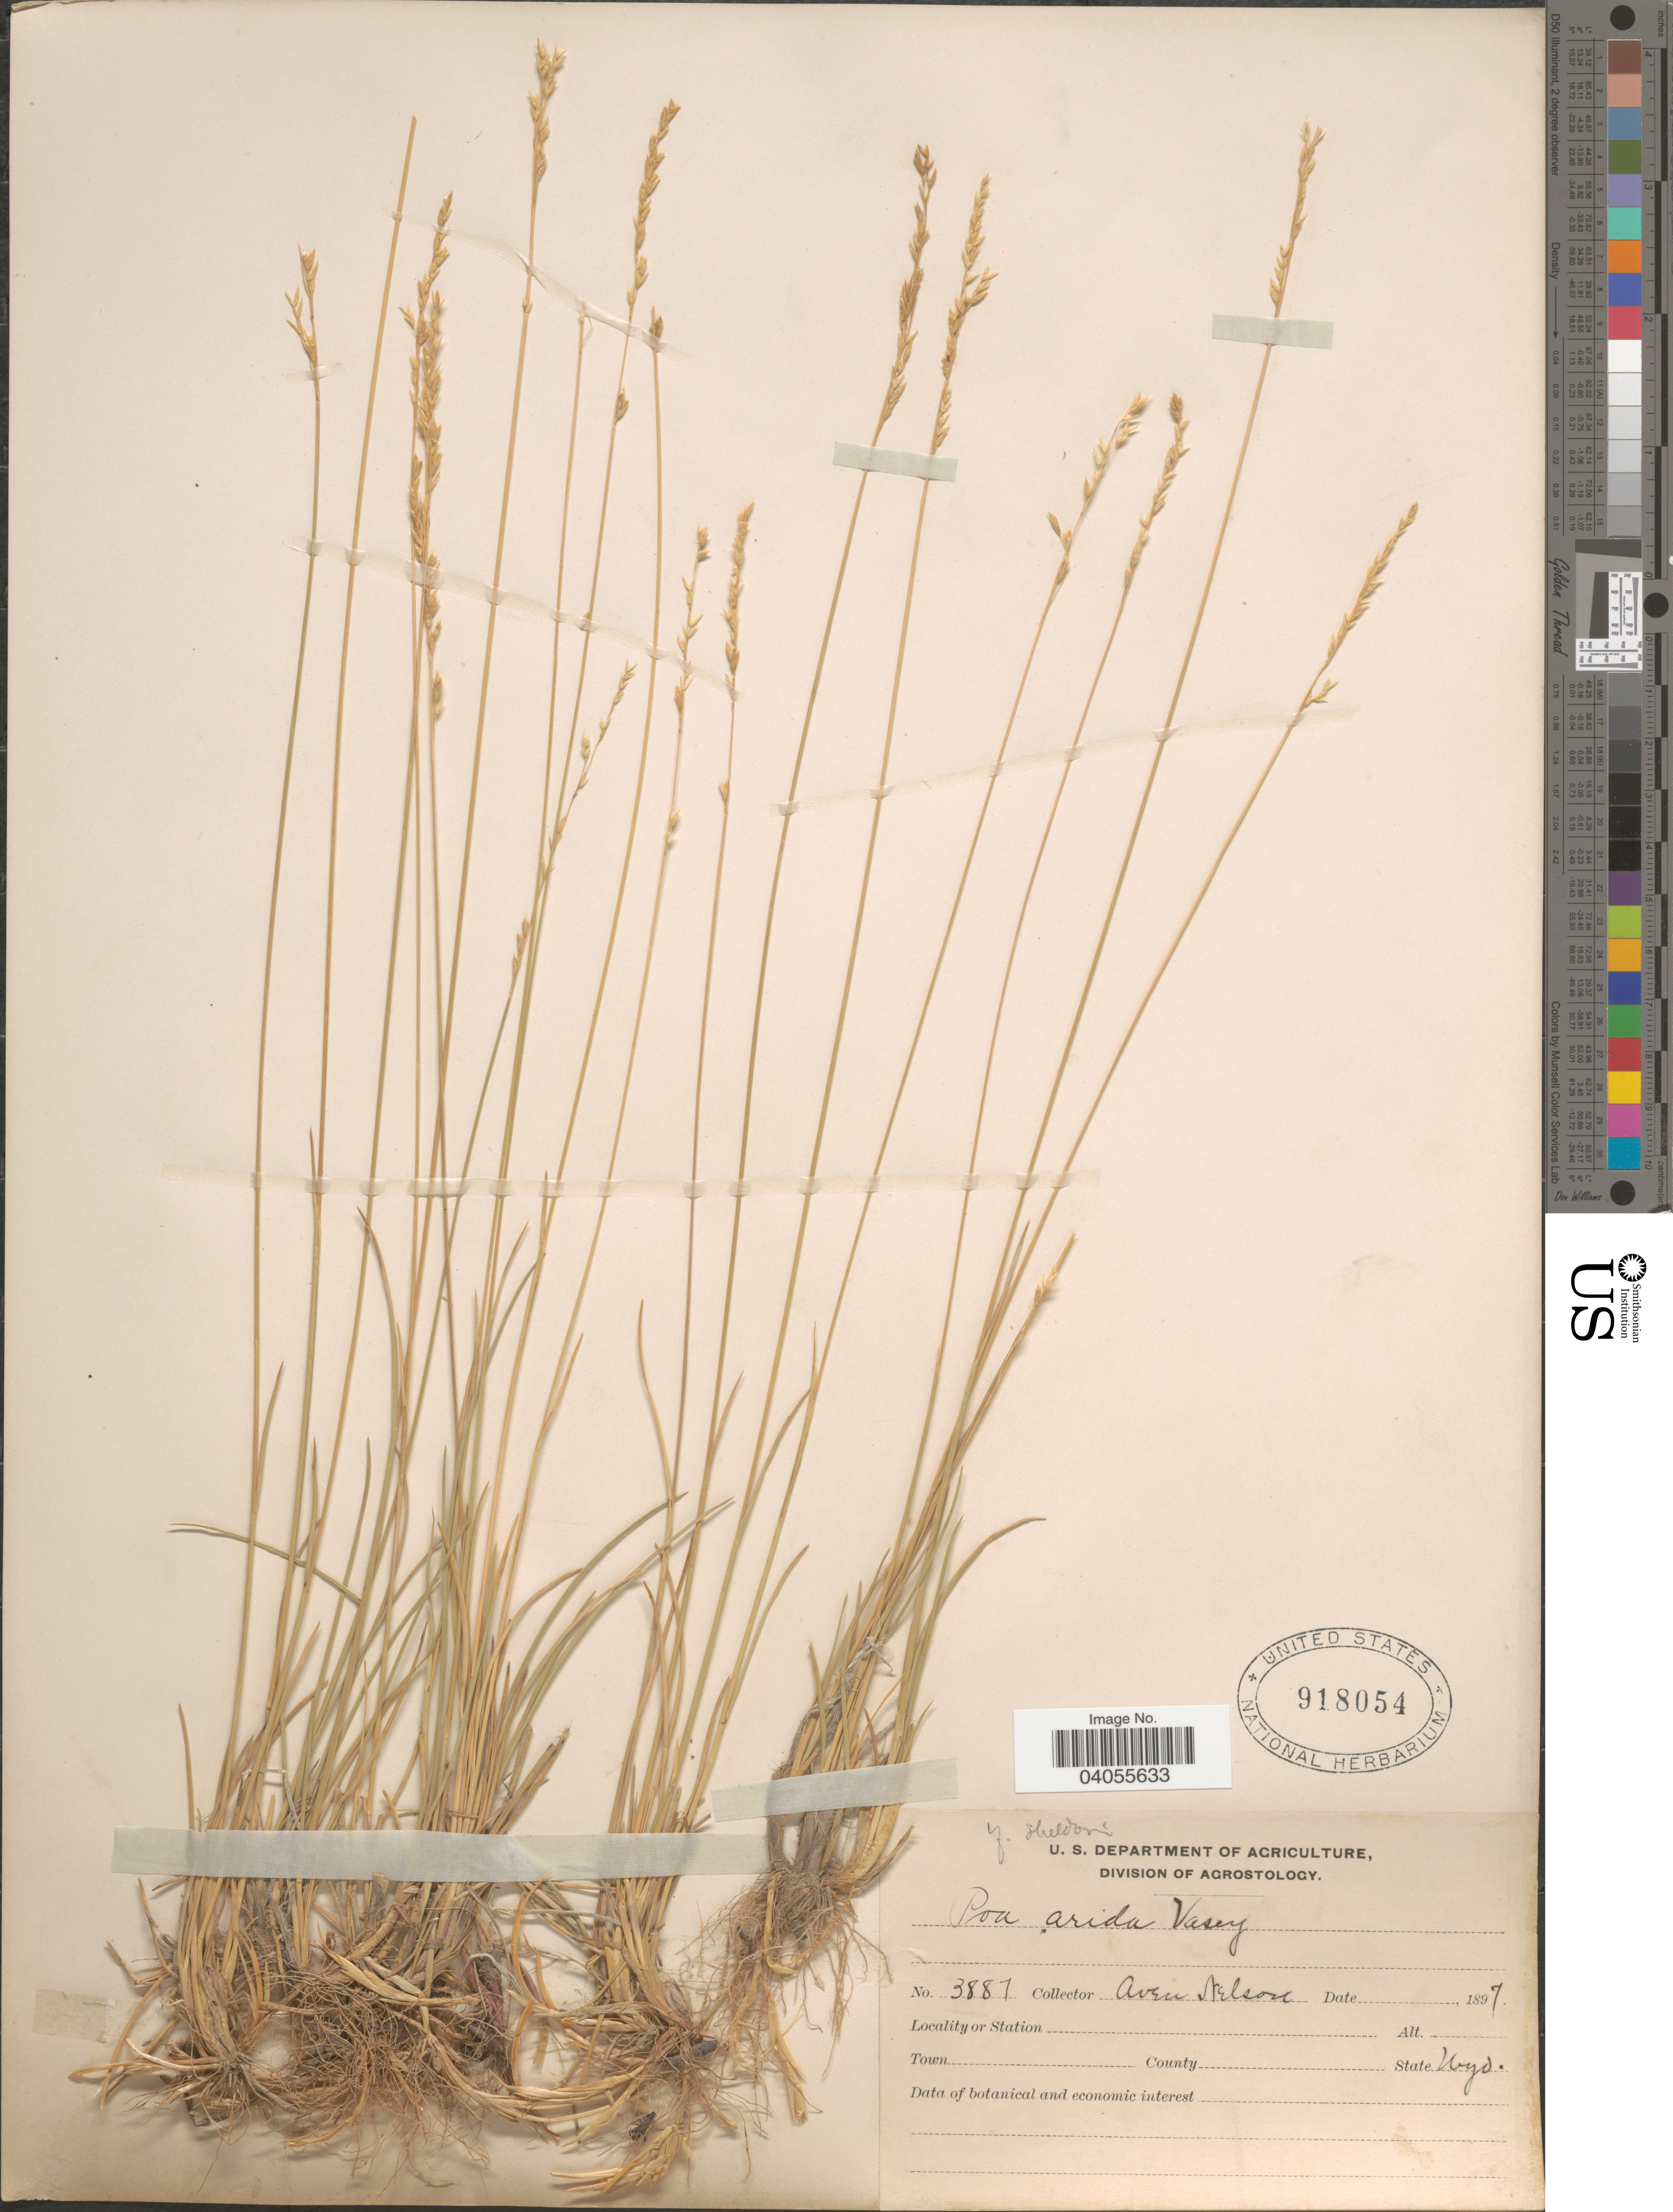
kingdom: Plantae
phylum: Tracheophyta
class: Liliopsida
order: Poales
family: Poaceae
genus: Poa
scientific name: Poa arida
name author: Vasey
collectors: A. Nelson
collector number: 3887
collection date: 1897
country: United States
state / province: Wyoming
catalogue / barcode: US 918054